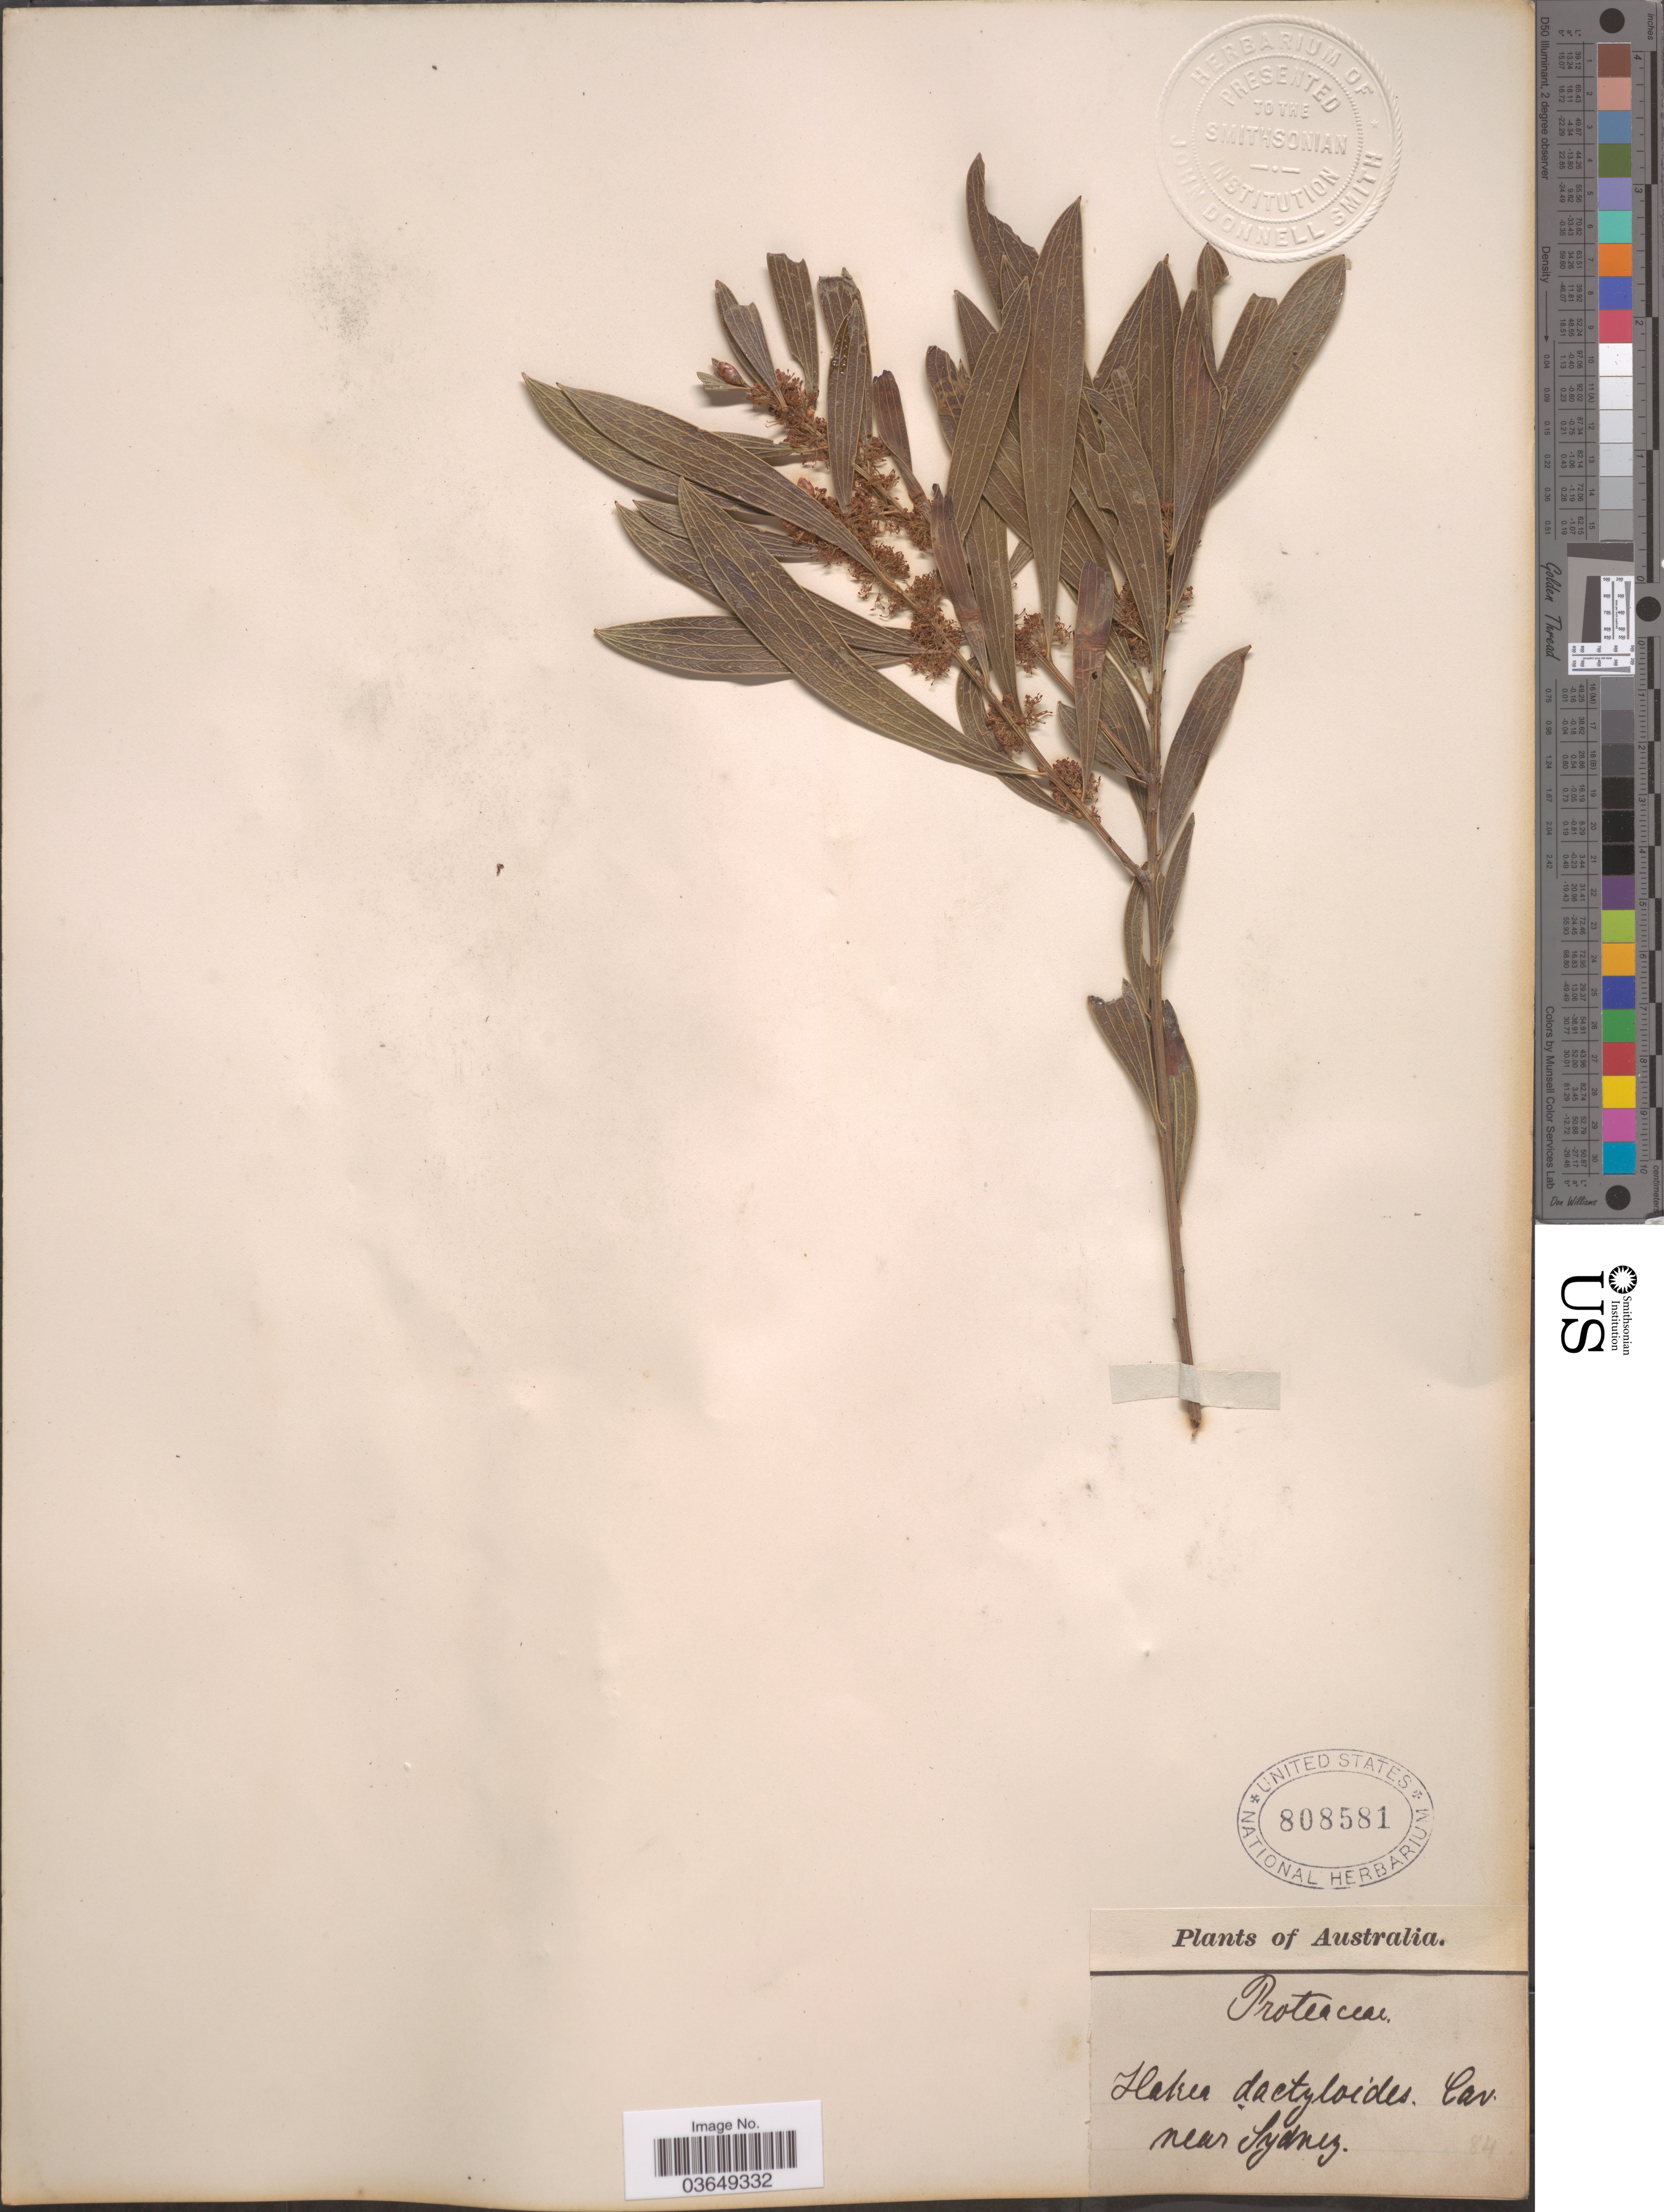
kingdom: Plantae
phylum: Tracheophyta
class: Magnoliopsida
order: Proteales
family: Proteaceae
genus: Hakea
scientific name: Hakea dactyloides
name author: (Gaertn.) Cav.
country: Australia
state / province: New South Wales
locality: Near Sydney.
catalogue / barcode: US 808581